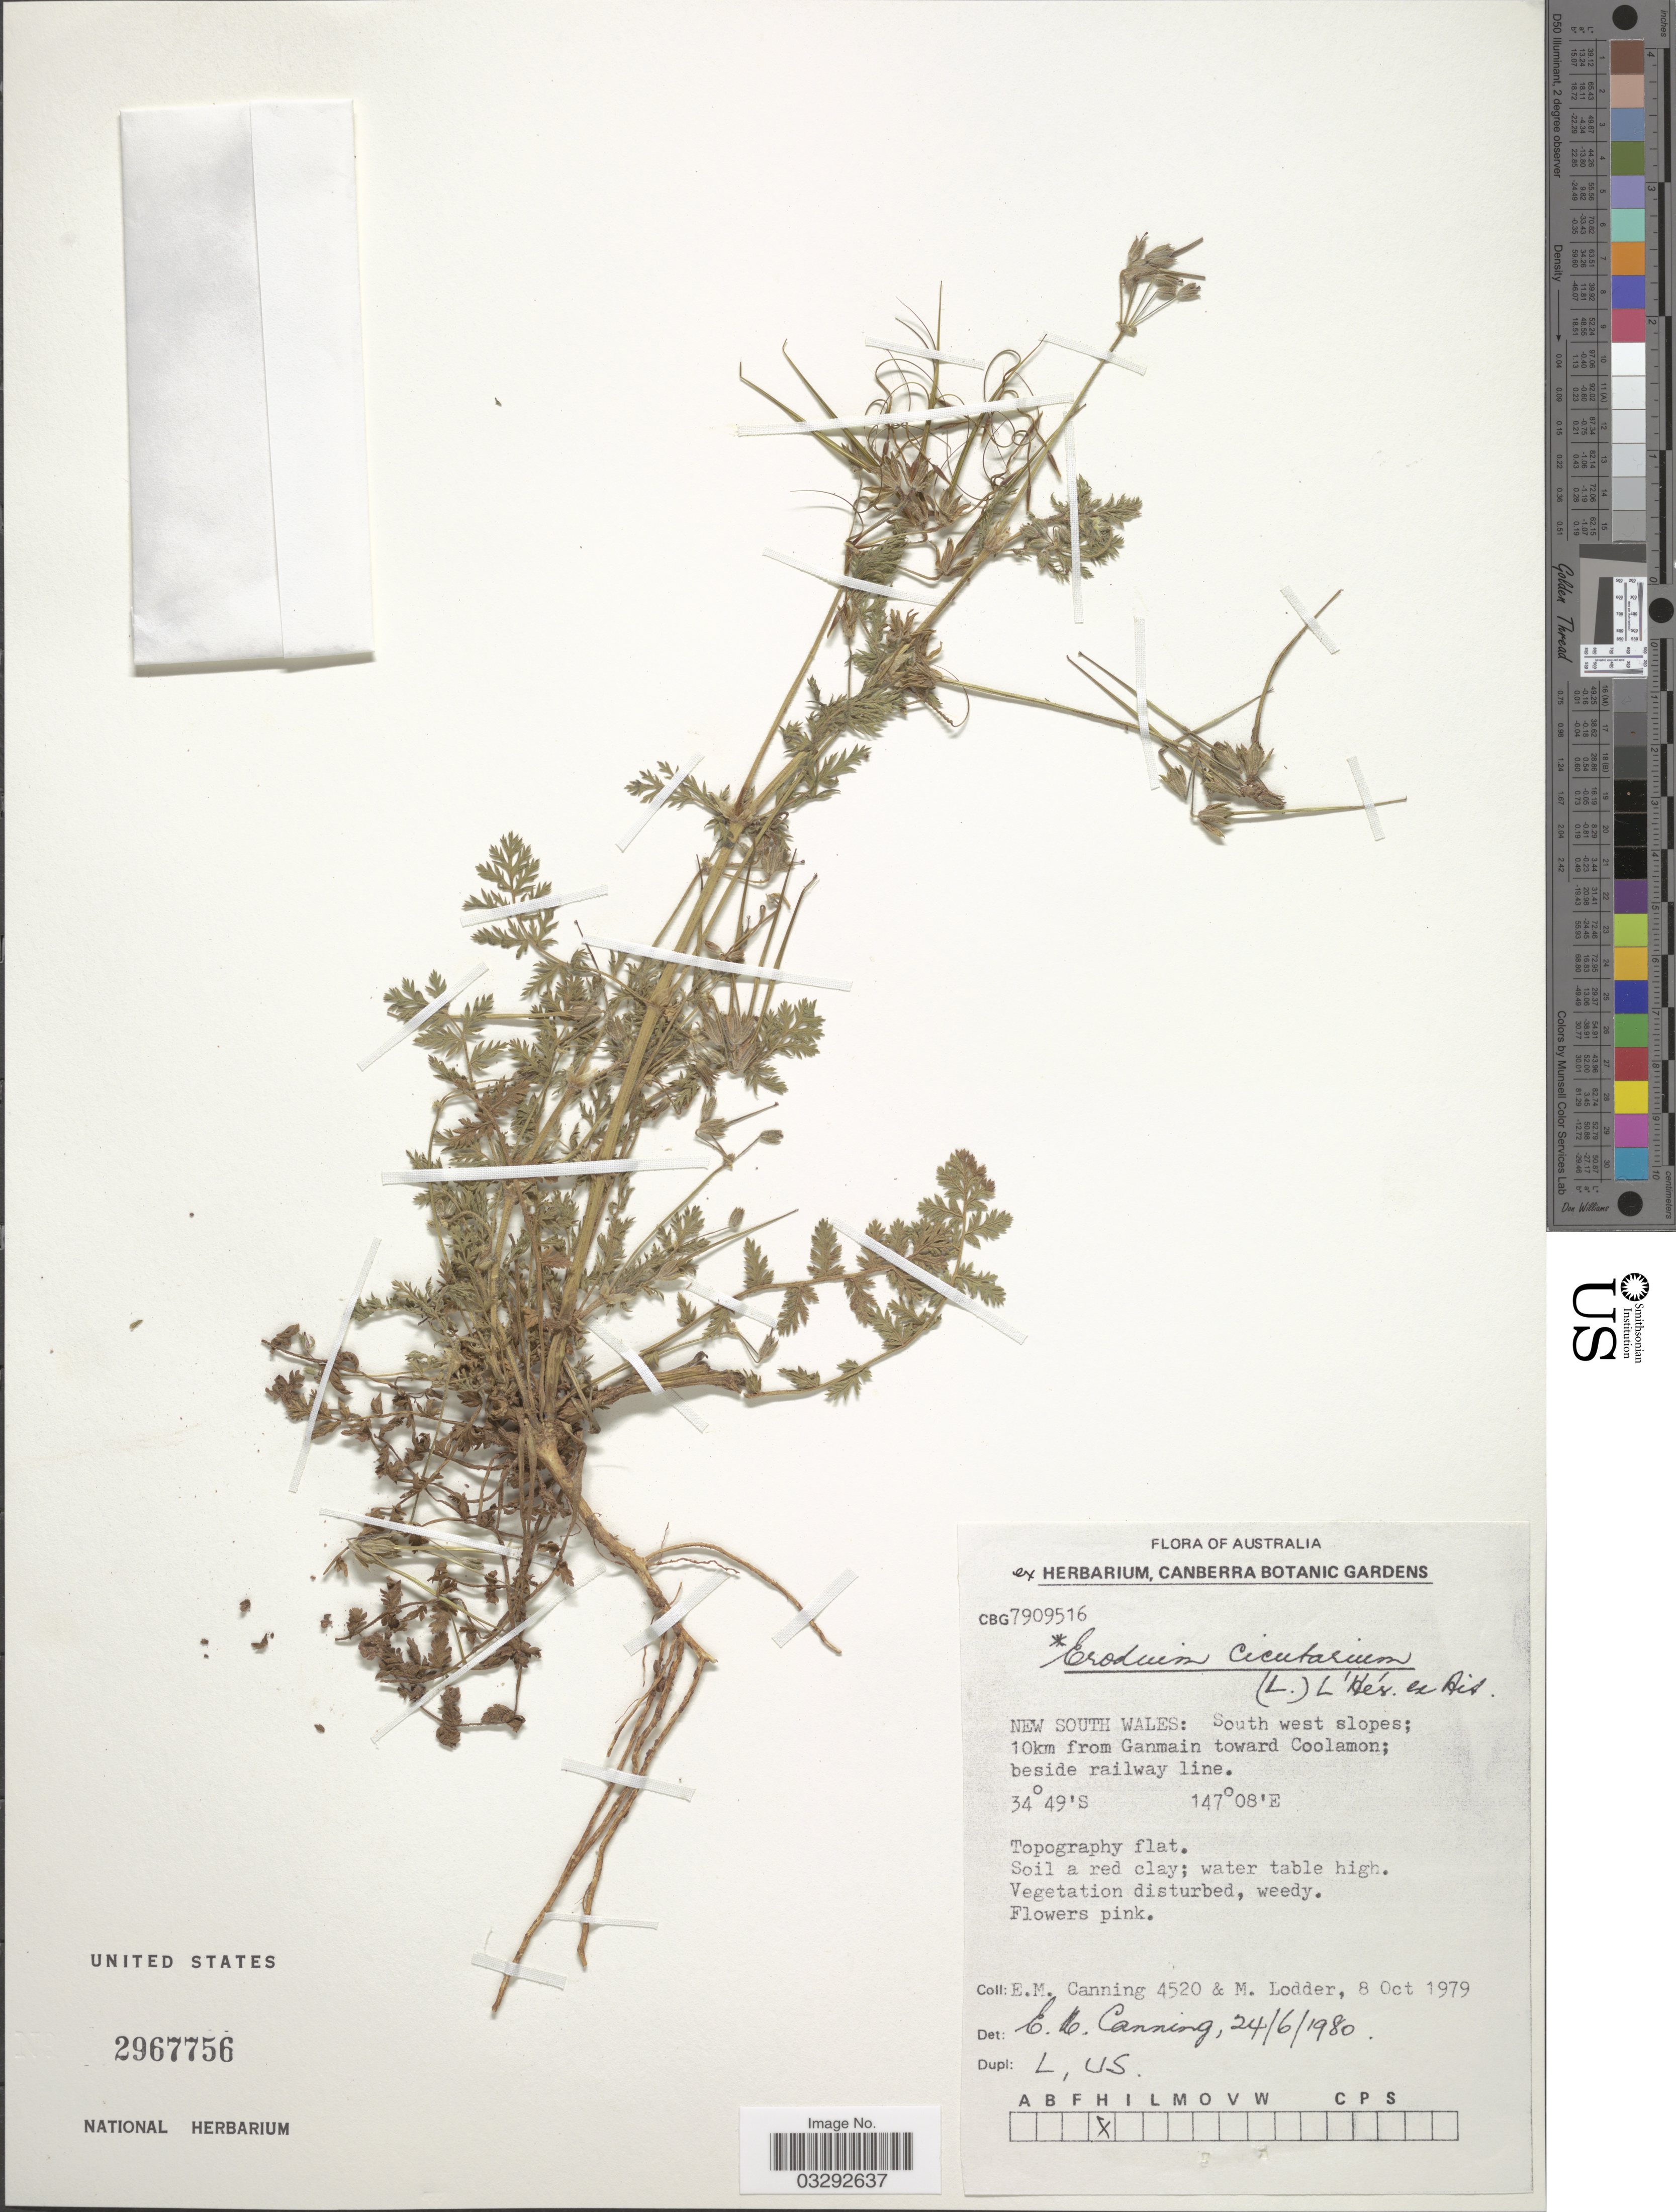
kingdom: Plantae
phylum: Tracheophyta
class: Magnoliopsida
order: Geraniales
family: Geraniaceae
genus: Erodium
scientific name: Erodium cicutarium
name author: (L.) L'Hér.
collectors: E. Canning & M. Lodder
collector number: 4520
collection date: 1979-10-08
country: Australia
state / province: New South Wales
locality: South west slopes; 10km from Ganmain toward Coolamon; beside railway line.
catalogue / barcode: US 2967756